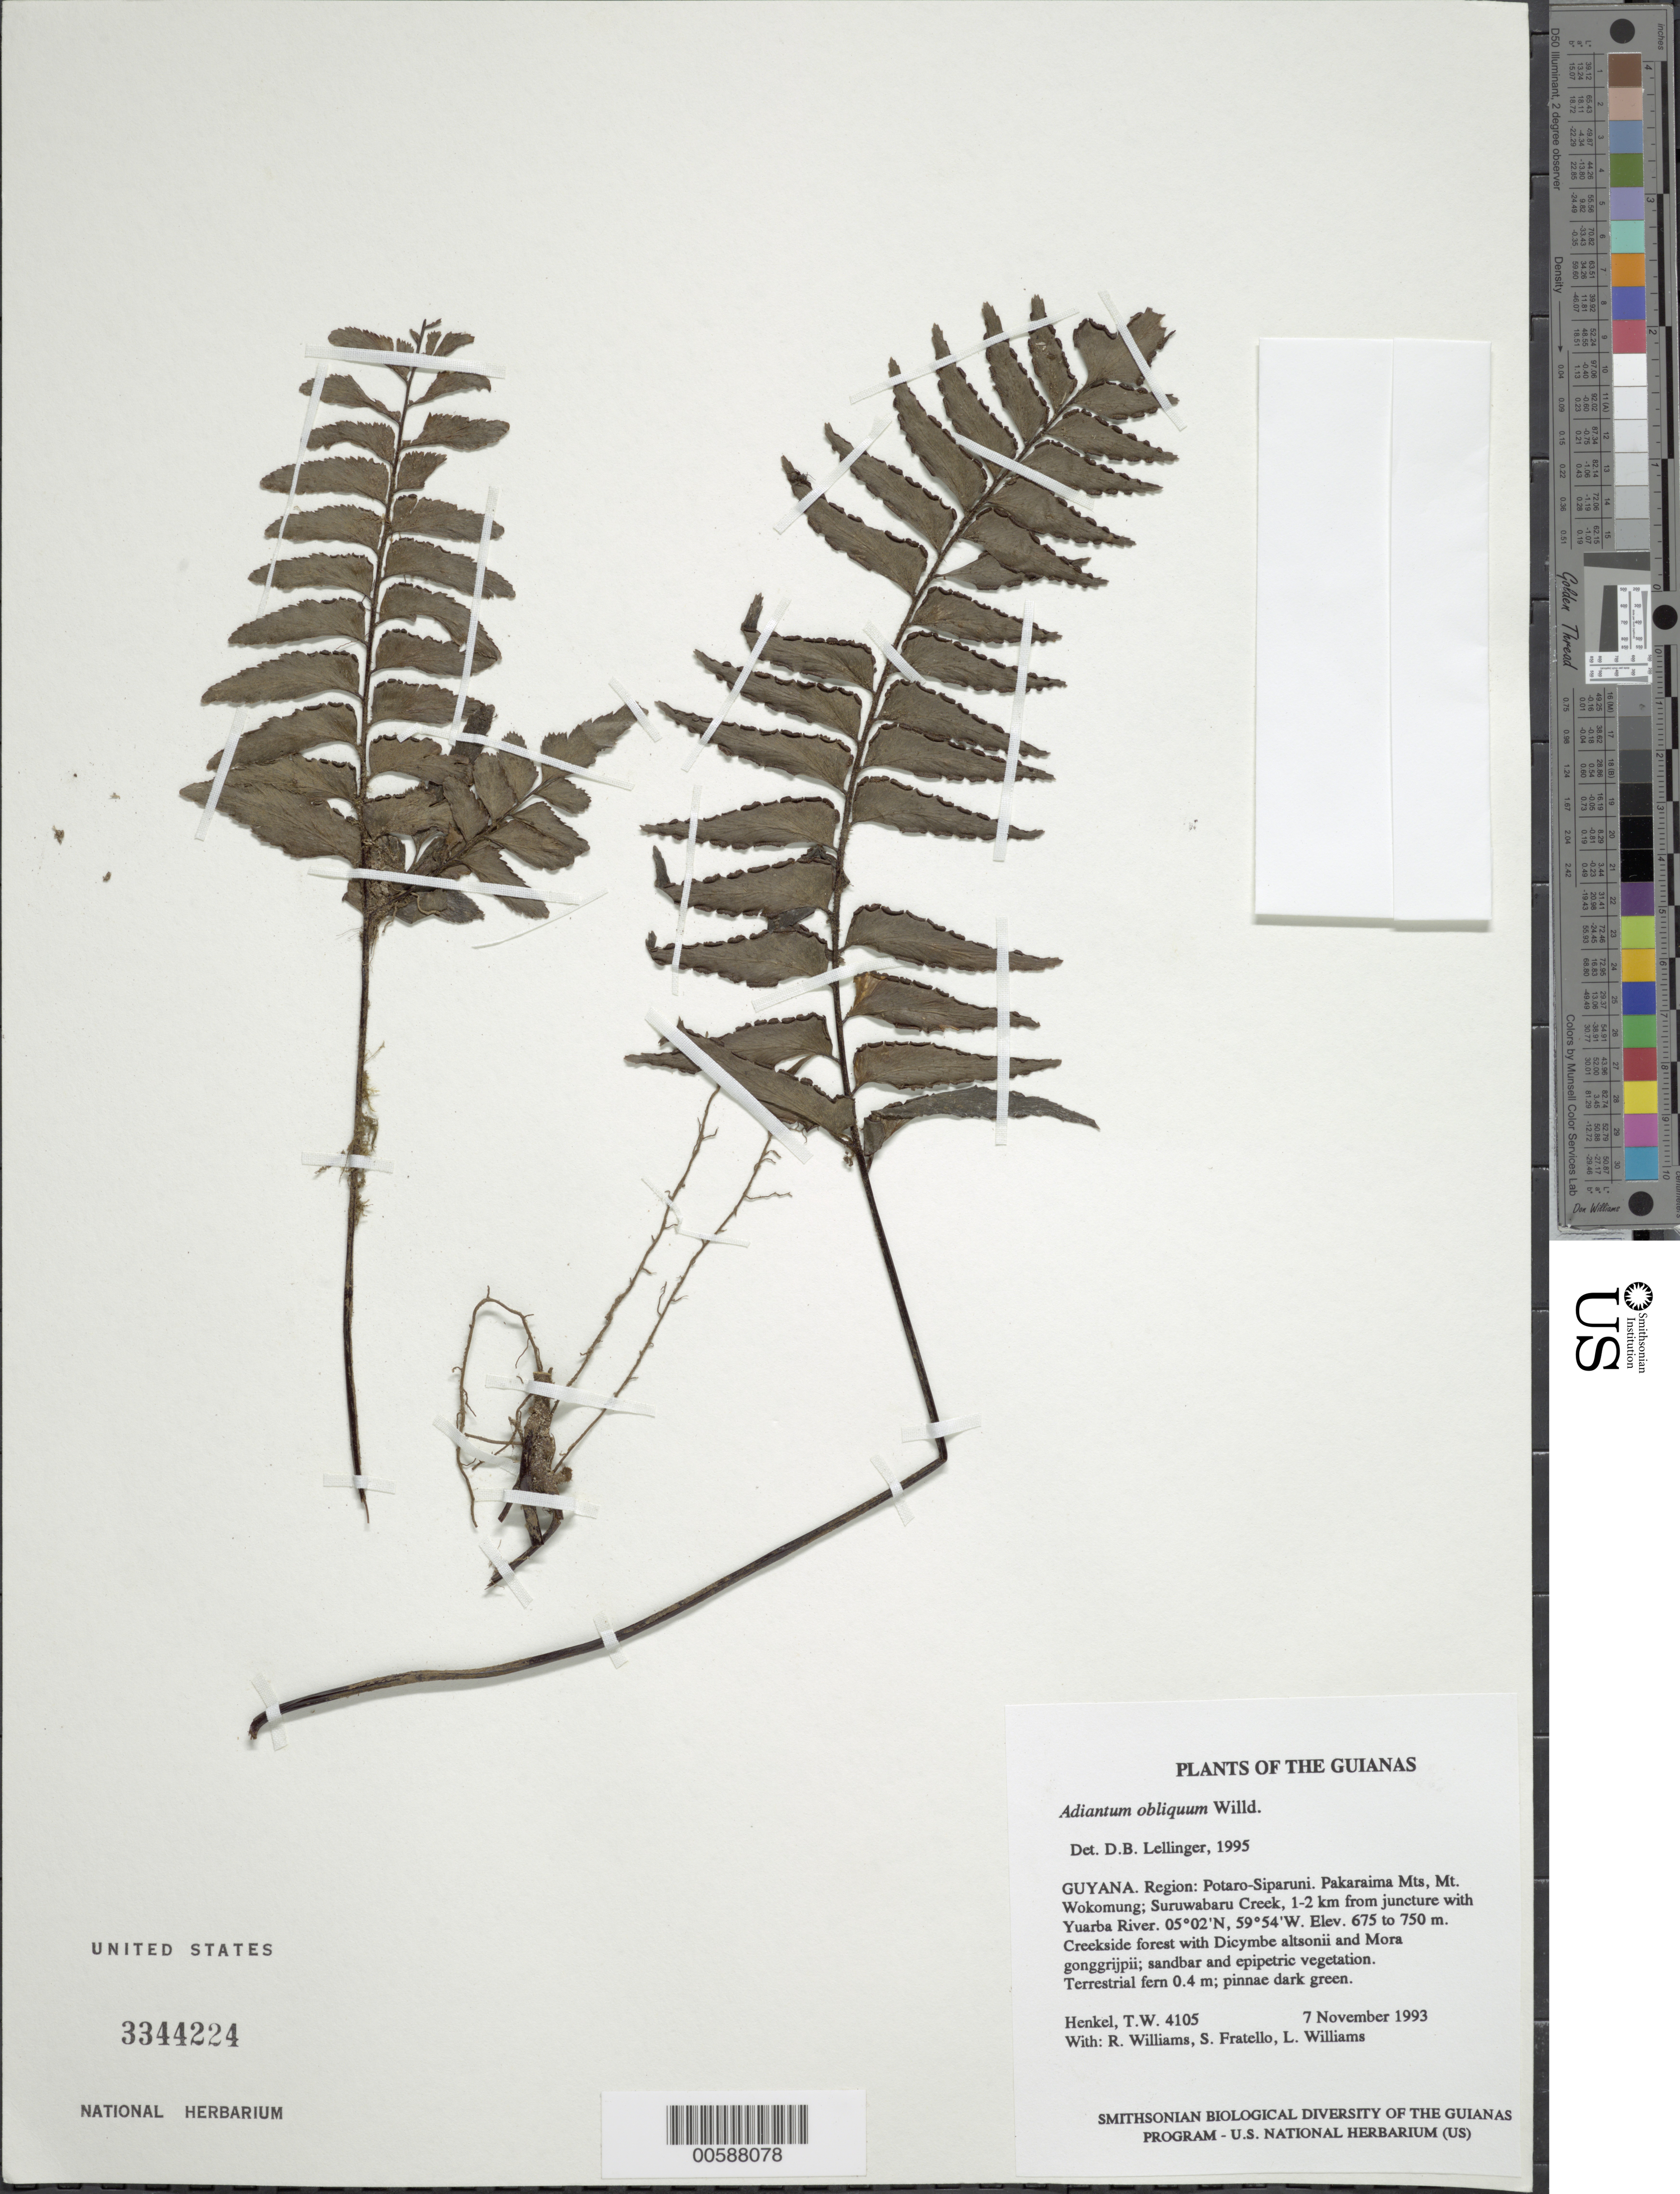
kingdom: Plantae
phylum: Tracheophyta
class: Polypodiopsida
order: Polypodiales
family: Pteridaceae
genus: Adiantum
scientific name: Adiantum obliquum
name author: Willd.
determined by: Lellinger, David B., (BOT), Smithsonian Institution - National Museum of Natural History (UNITED STATES)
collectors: T. Henkel, R. Williams, S. Fratello & L. Williams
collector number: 4105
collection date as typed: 7 November 1993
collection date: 1993-11-07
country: Guyana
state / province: Potaro-Siparuni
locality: Pakaraima Mts, Mt. Wokomung; Suruwabaru Creek, 1-2 km from juncture with Yuarba River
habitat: Creekside forest with Dicymbe altsonii and Mora gonggrijpii; sandbar and epipetric vegetation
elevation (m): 675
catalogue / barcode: US 3344224